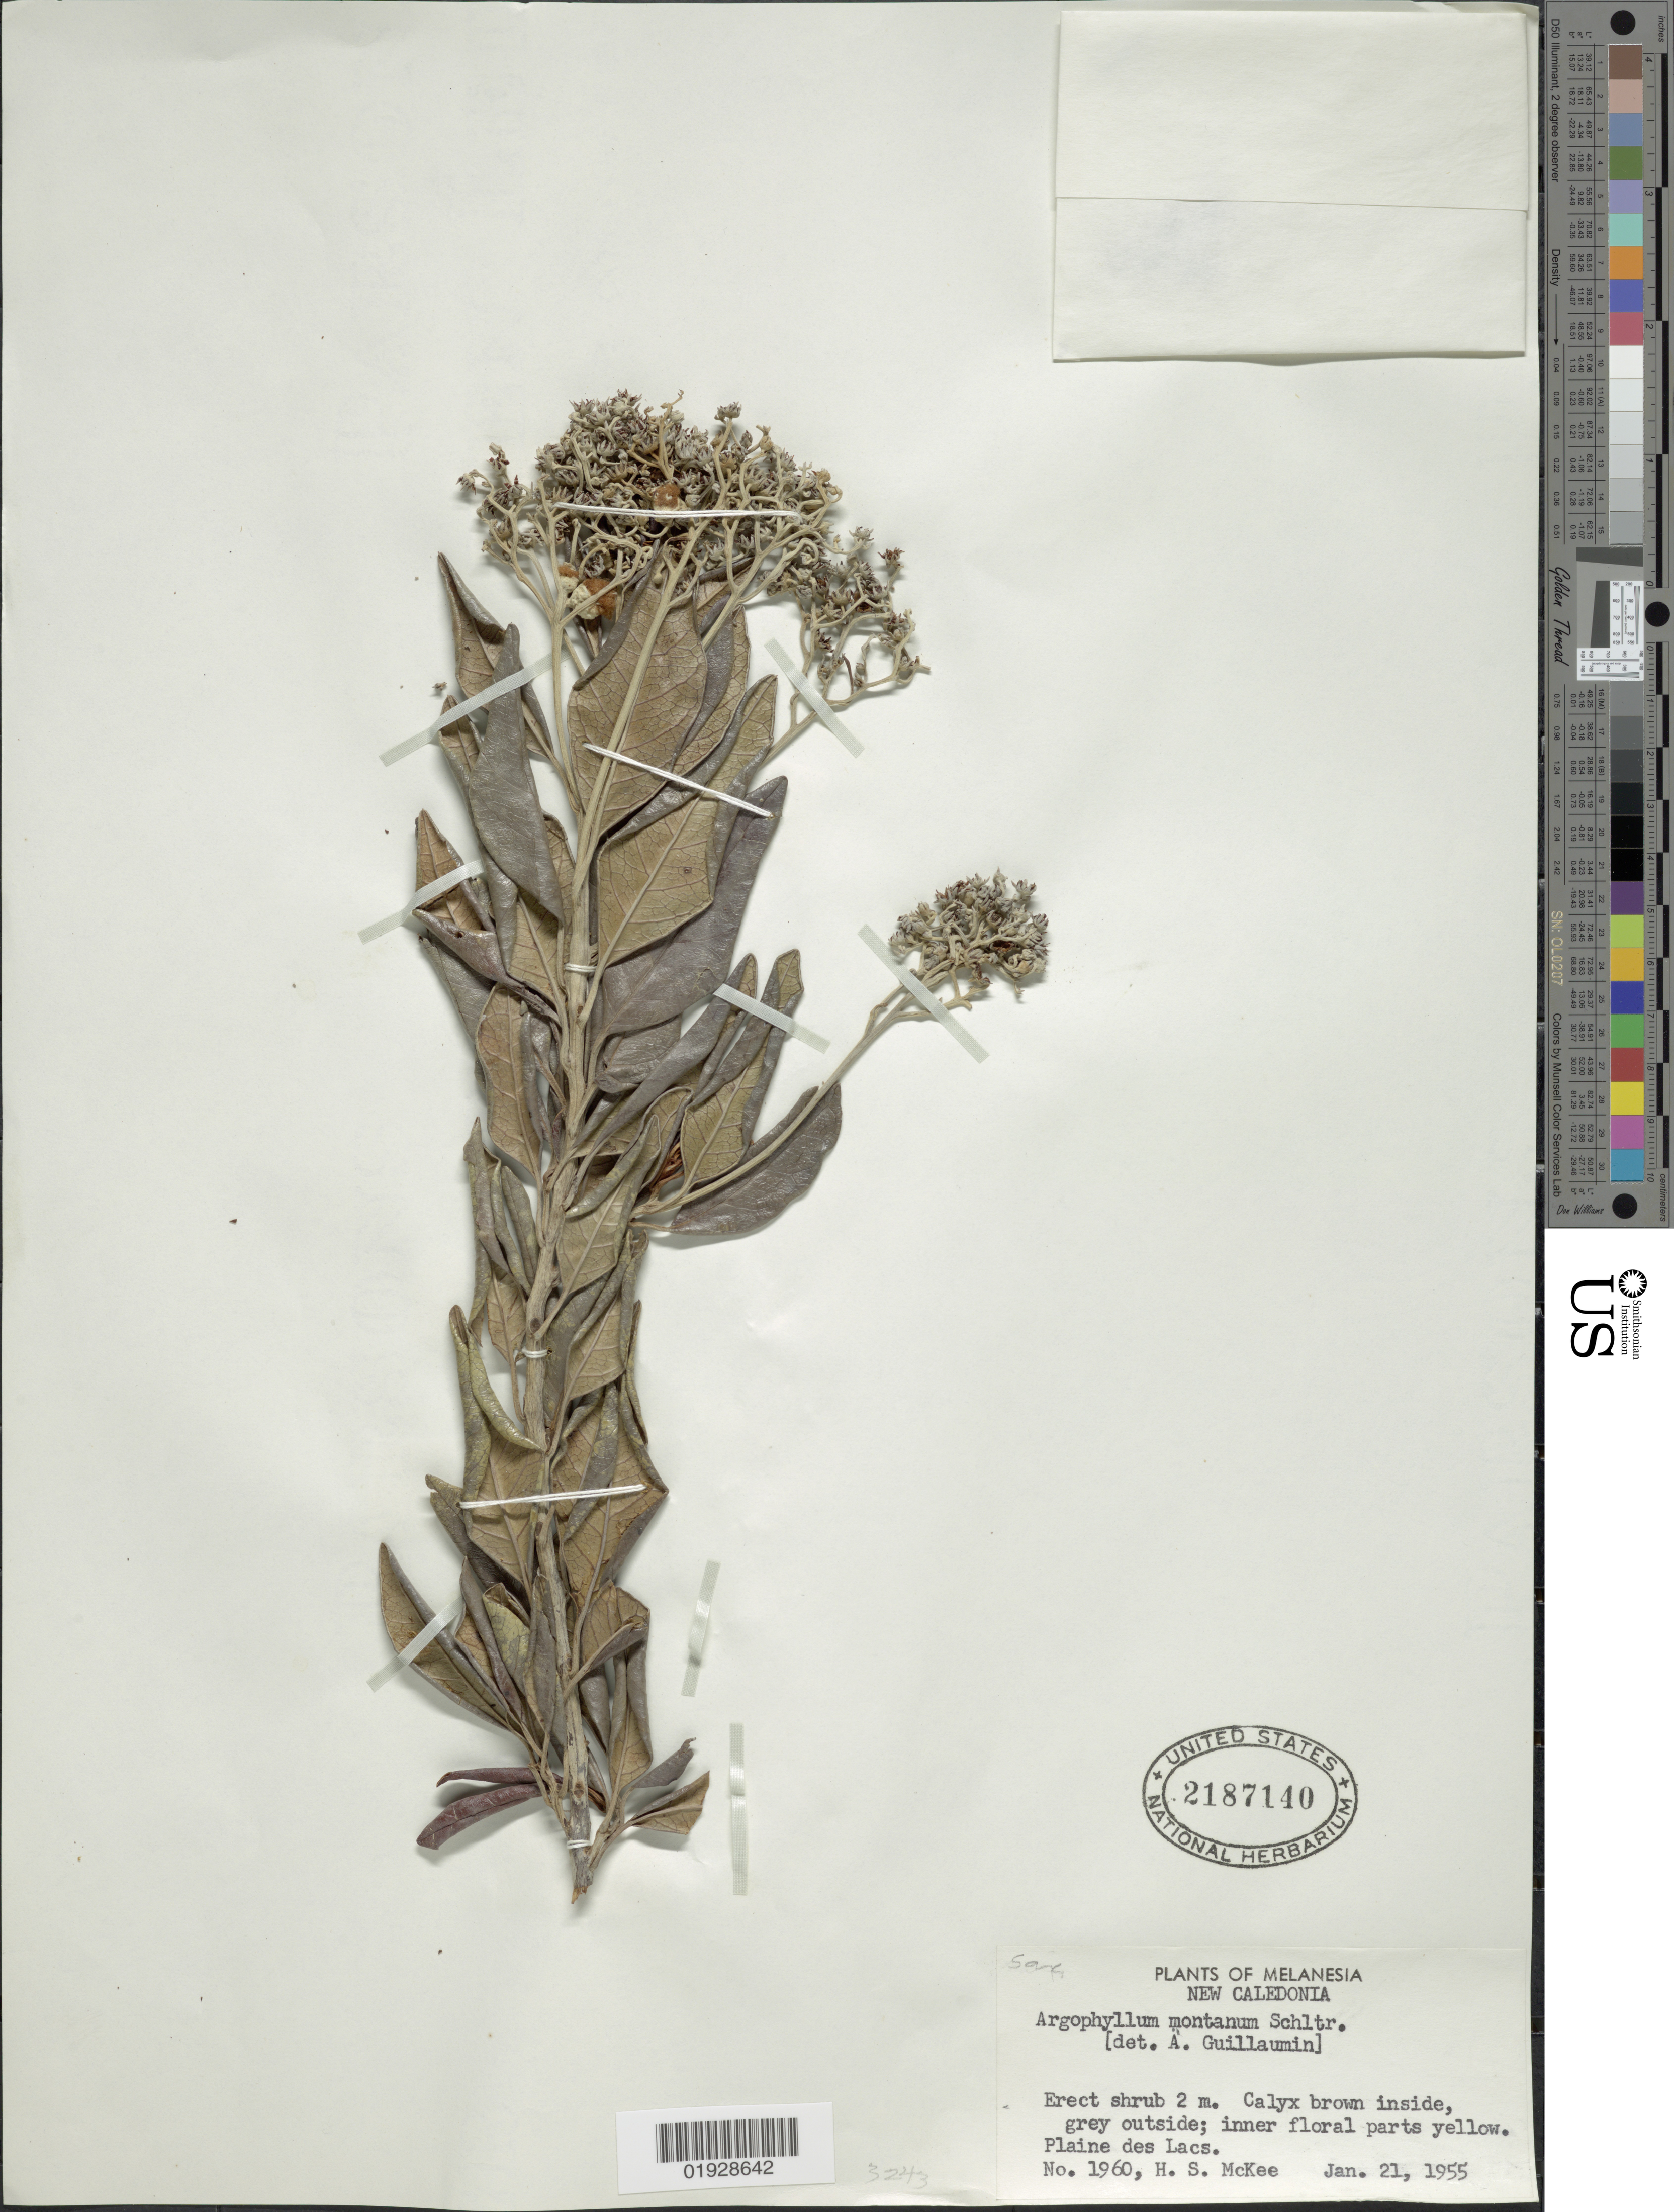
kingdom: Plantae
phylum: Tracheophyta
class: Magnoliopsida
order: Asterales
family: Argophyllaceae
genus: Argophyllum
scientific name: Argophyllum montanum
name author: Schltr.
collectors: H. S. McKee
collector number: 1960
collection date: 1955-01-21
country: New Caledonia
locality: Plaine des Lacs.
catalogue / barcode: US 2187140